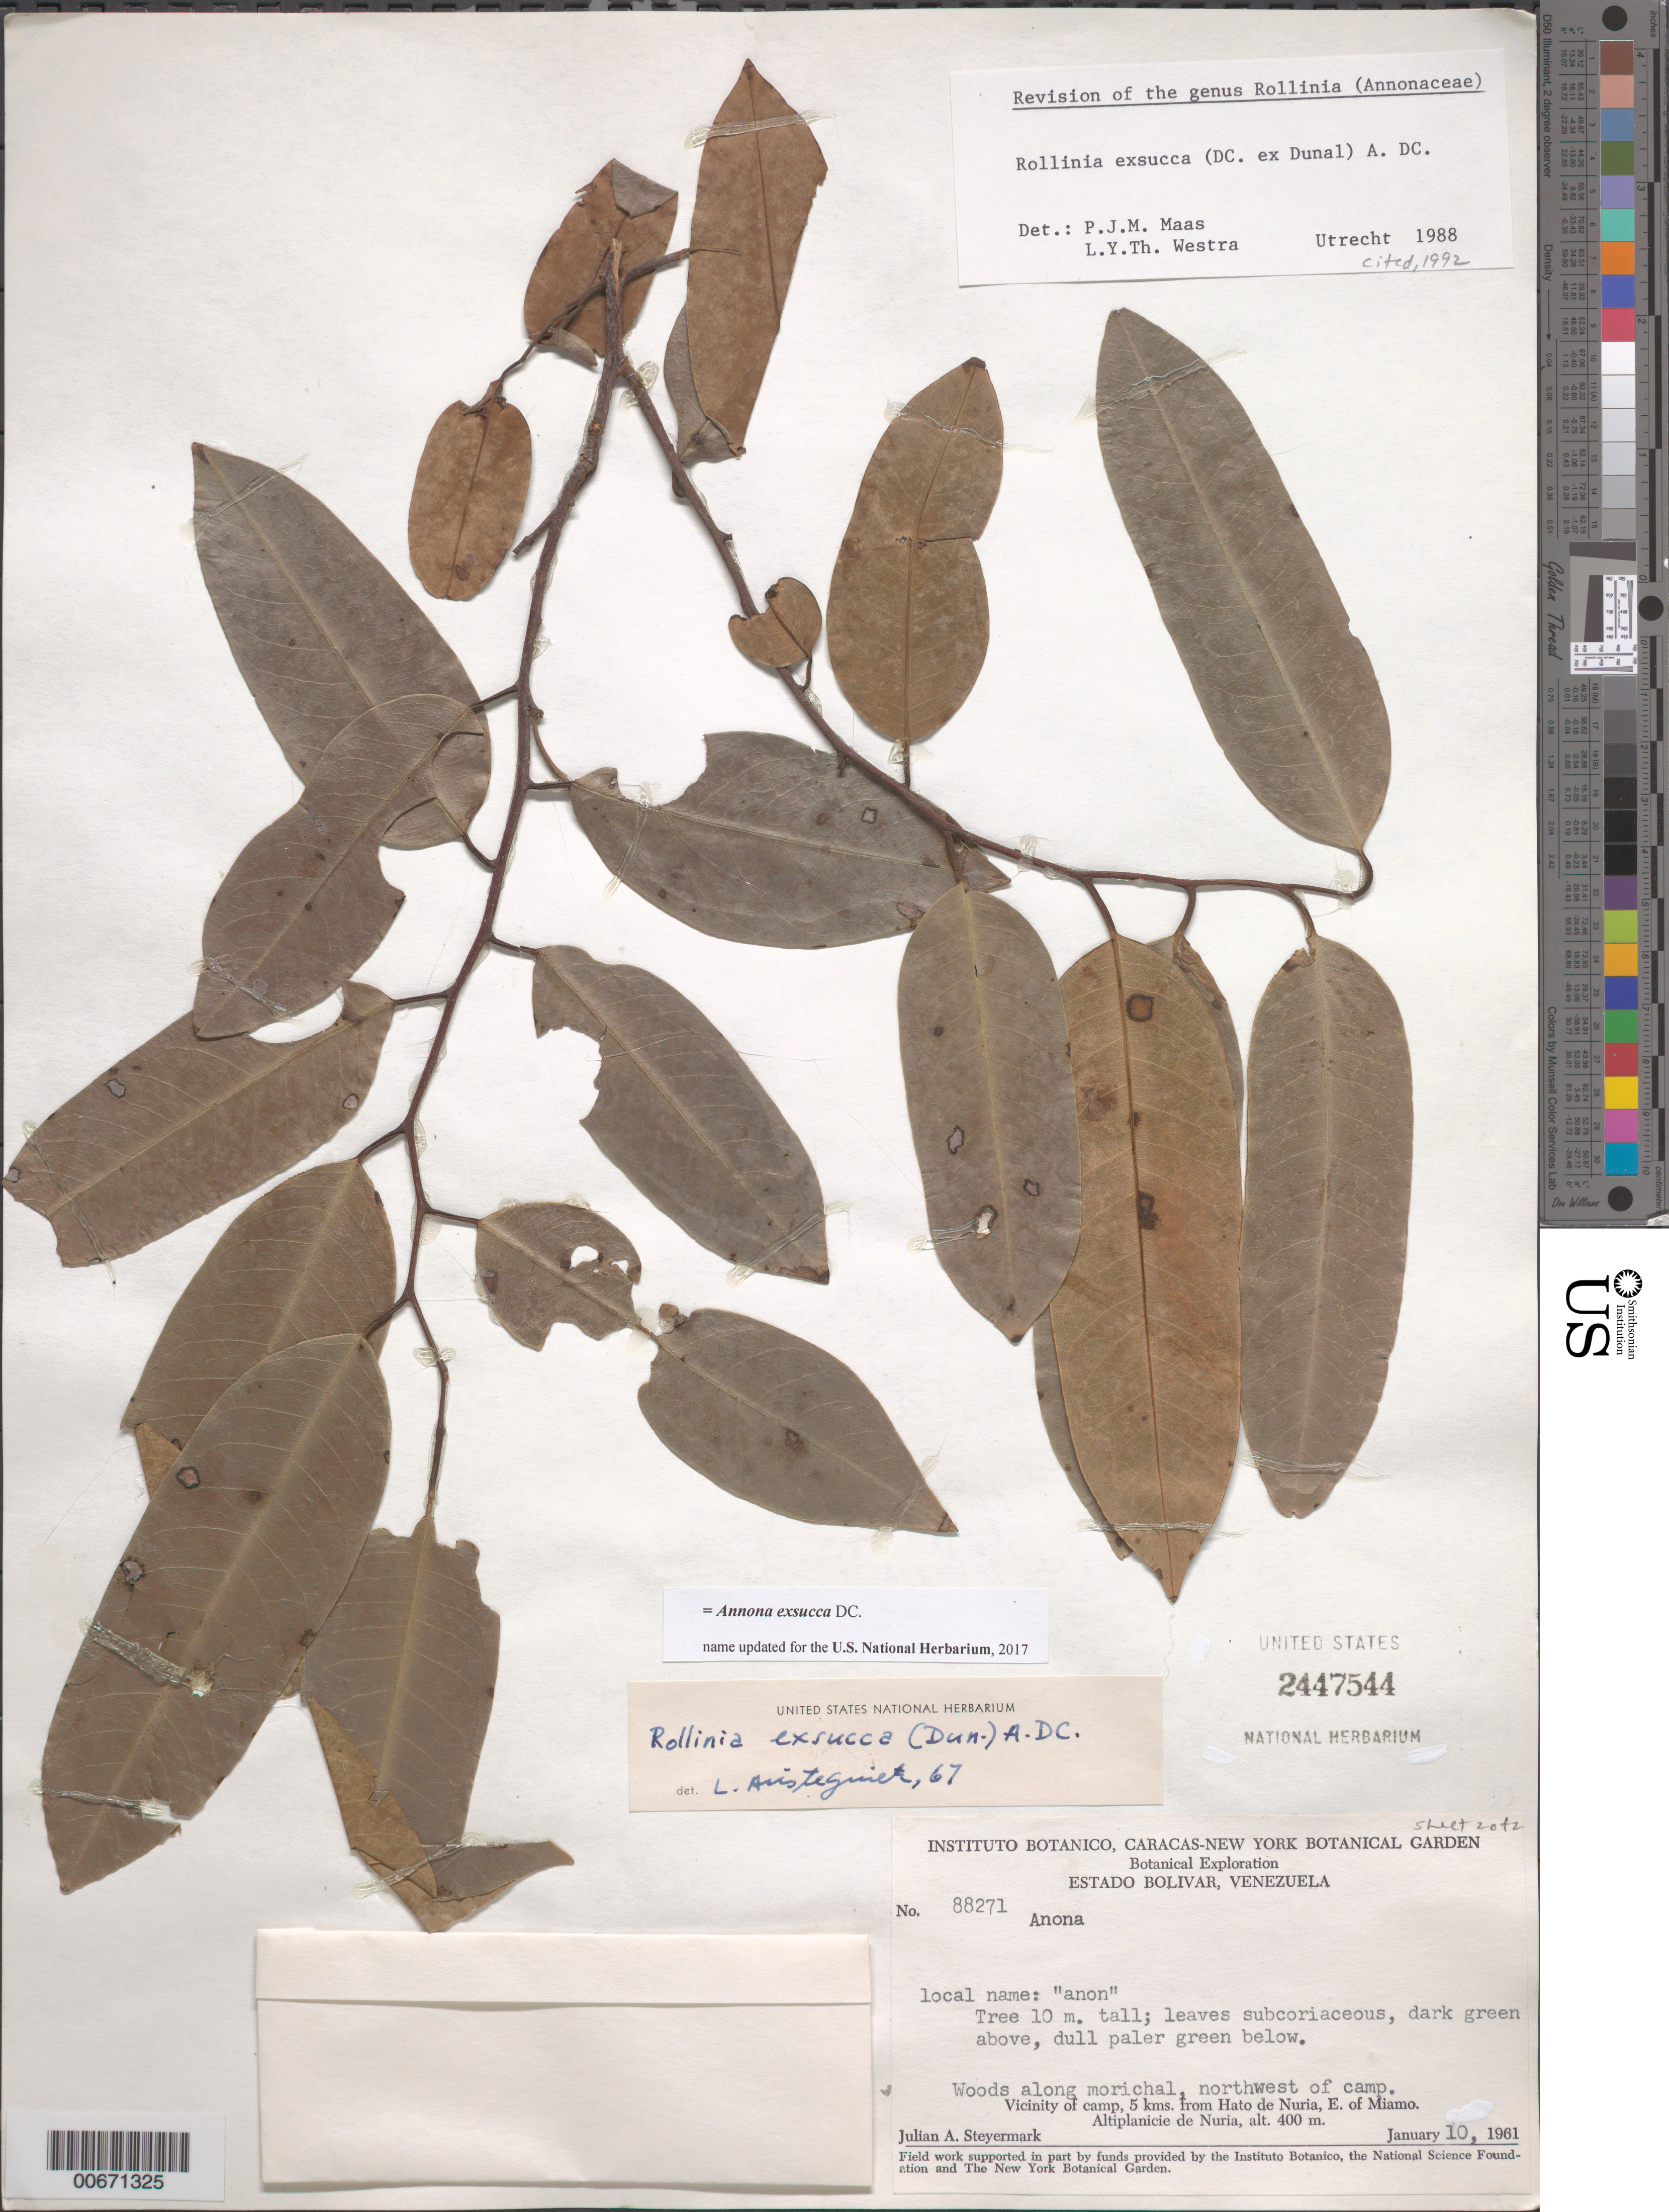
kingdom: Plantae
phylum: Tracheophyta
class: Magnoliopsida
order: Magnoliales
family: Annonaceae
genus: Annona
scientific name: Annona exsucca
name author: DC. ex Dunal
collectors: J. Steyermark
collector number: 88271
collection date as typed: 10-Jan-61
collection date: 1961-01-10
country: Venezuela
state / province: Bolívar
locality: Hato de Nuria, 5 km from; E of Miamo, Altiplanicie de Nuria, NW of camp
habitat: woods along morichal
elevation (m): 400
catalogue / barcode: US 2447544